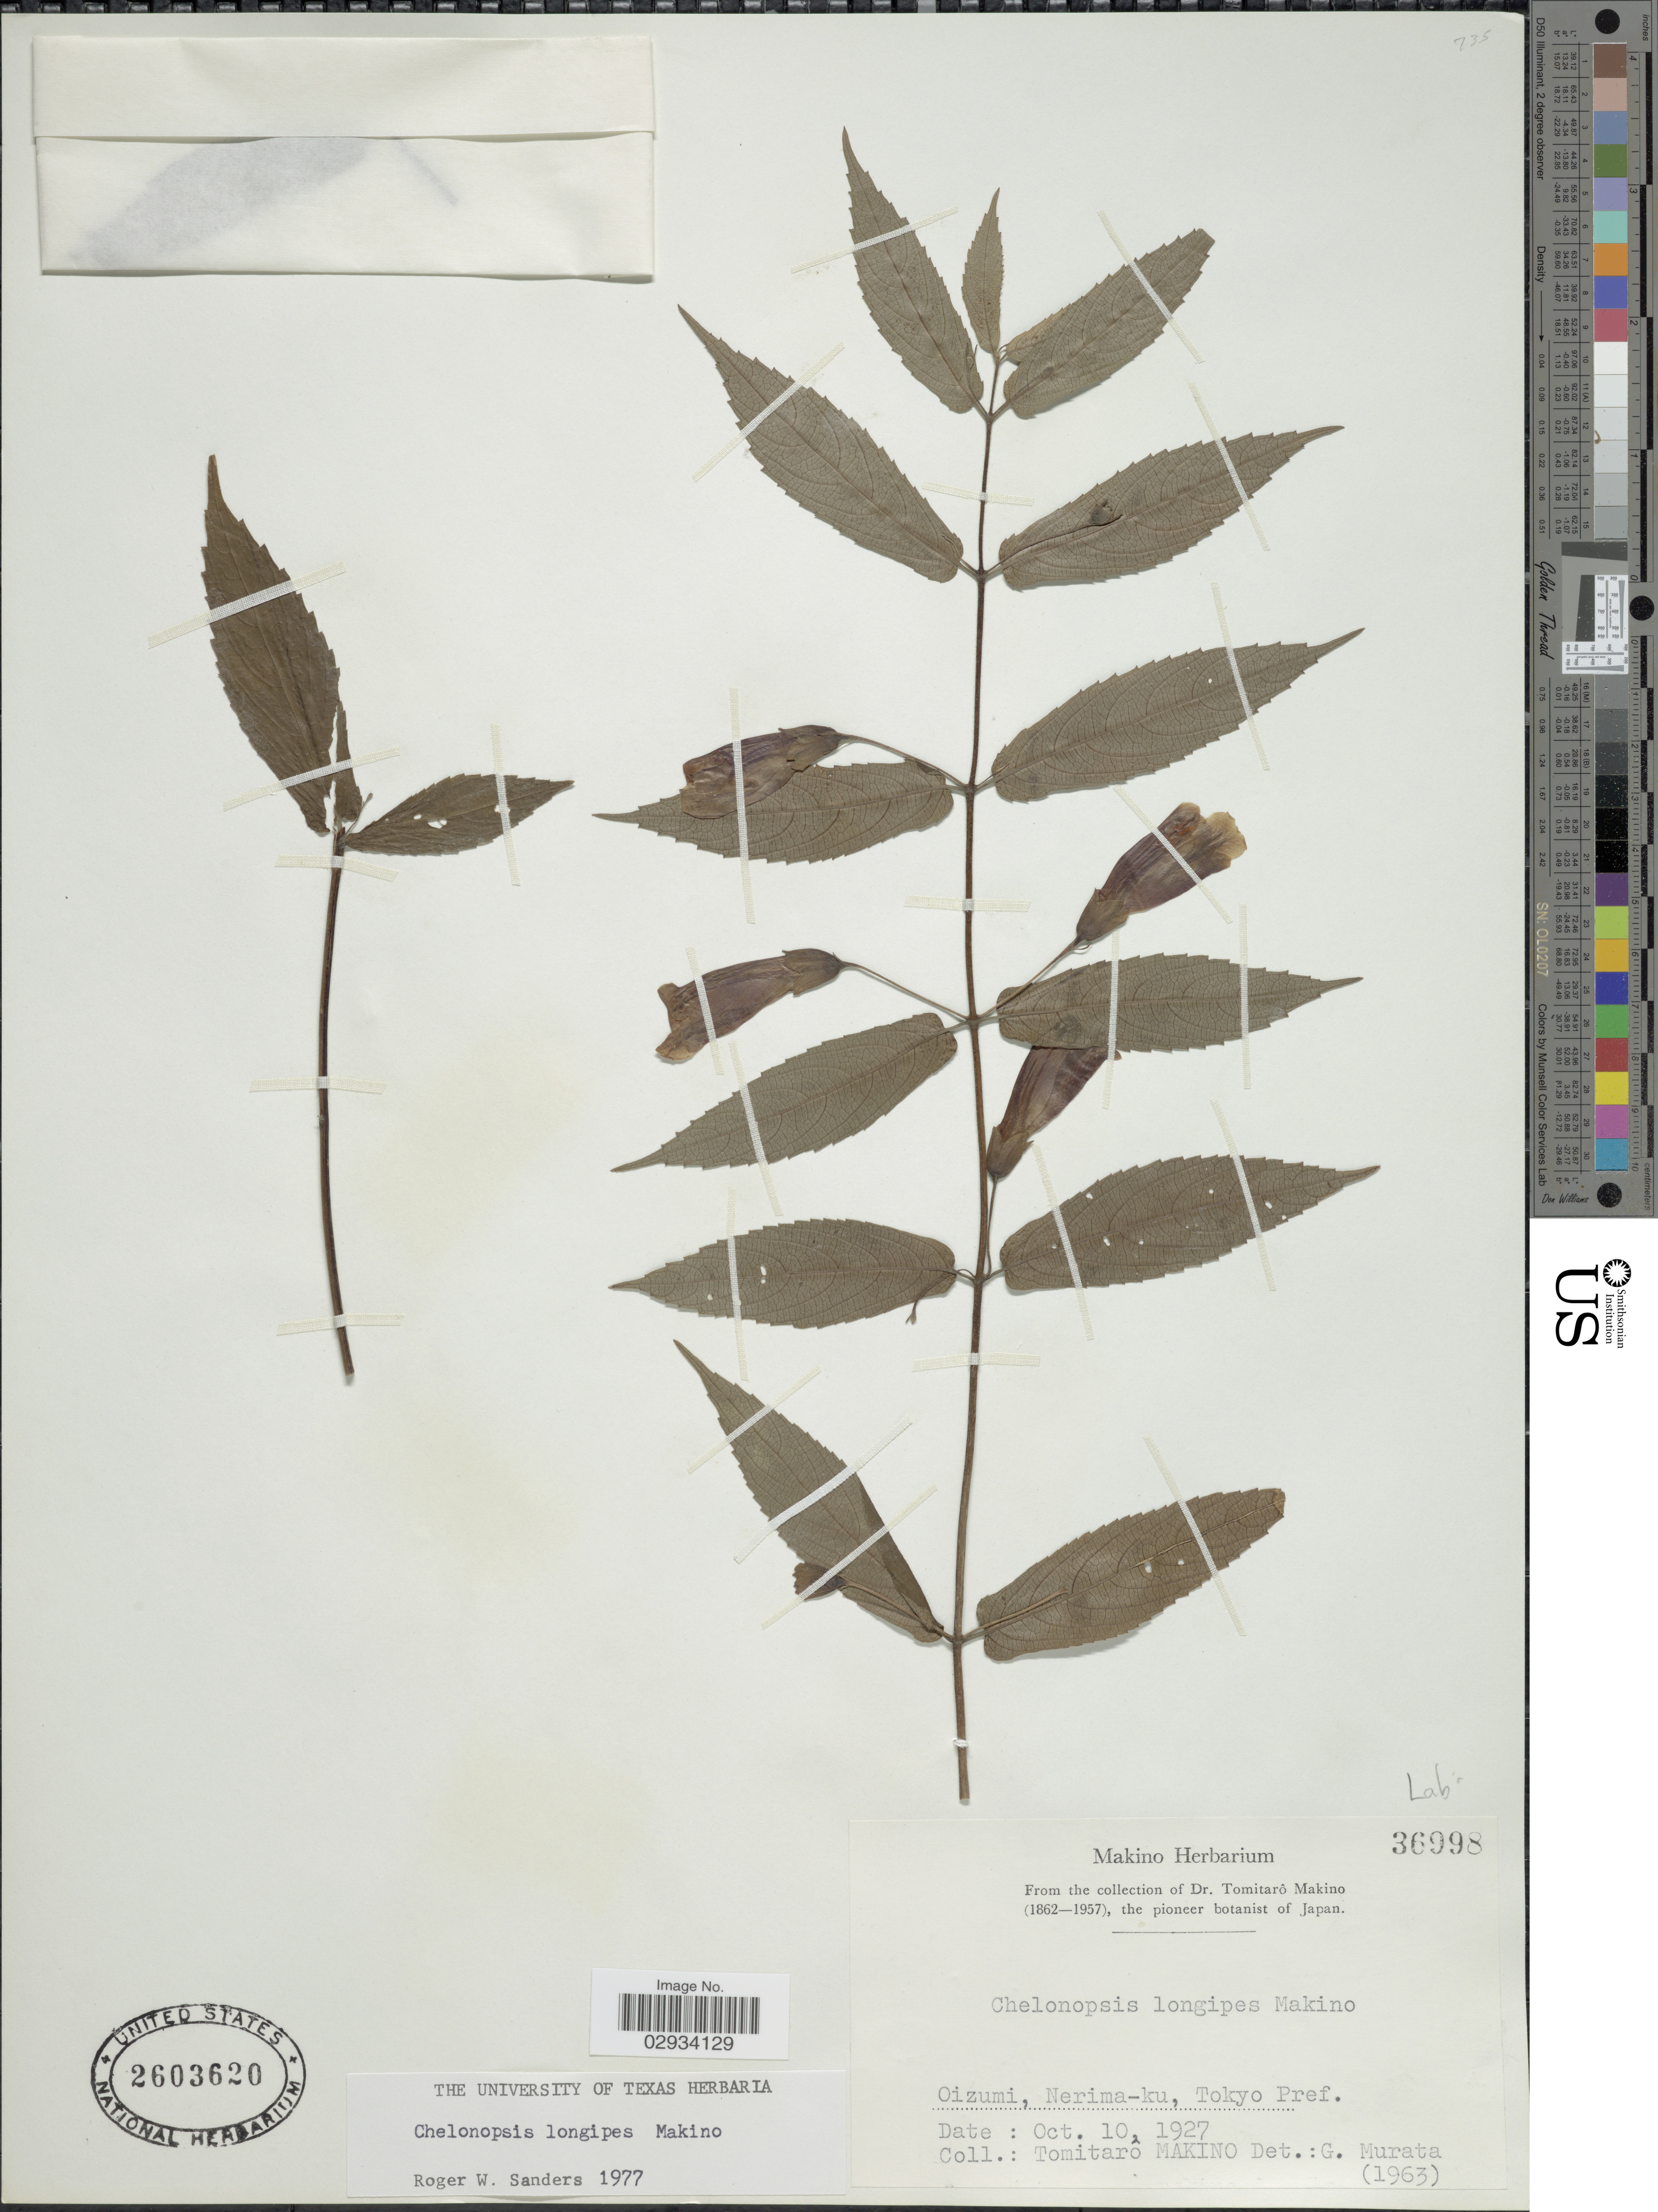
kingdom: Plantae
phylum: Tracheophyta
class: Magnoliopsida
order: Lamiales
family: Lamiaceae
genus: Chelonopsis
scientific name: Chelonopsis longipes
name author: Makino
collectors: T. Makino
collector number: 36998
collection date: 1927-10-10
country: Japan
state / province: Tokyo, Federal City of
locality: Oizumi, Nerima-ku, Tokyo Pref.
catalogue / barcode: US 2603620